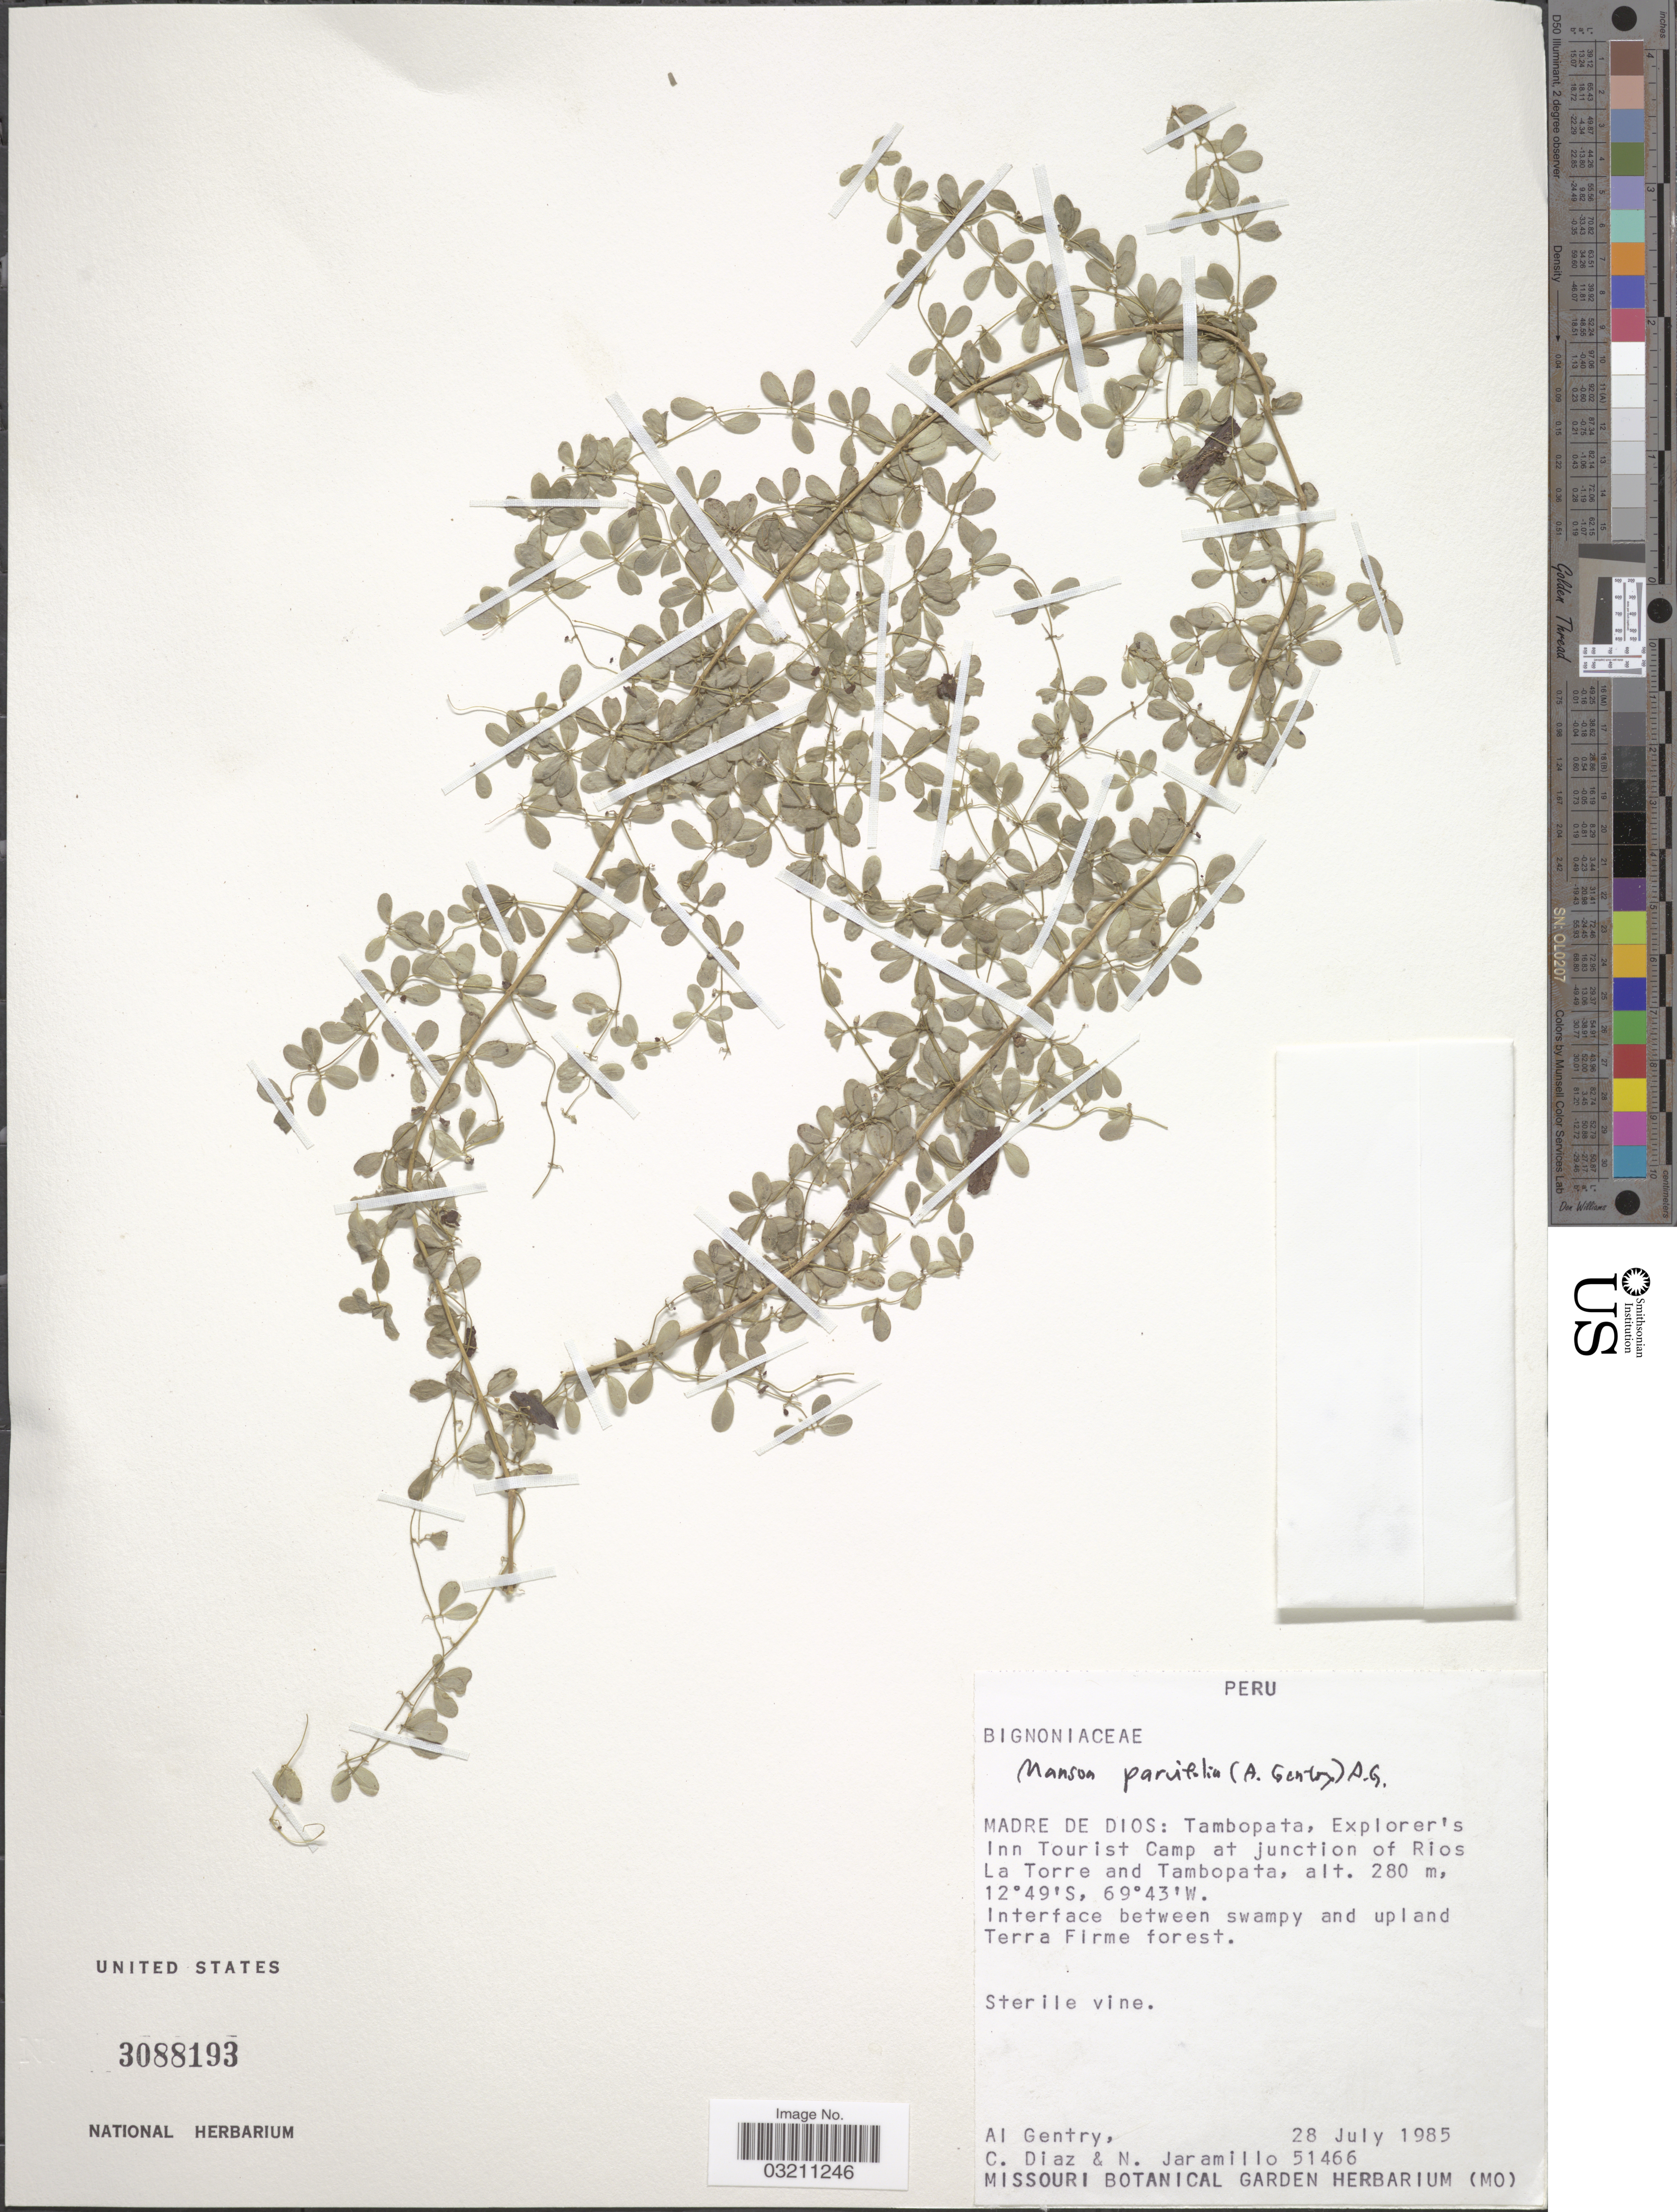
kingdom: Plantae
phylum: Tracheophyta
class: Magnoliopsida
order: Lamiales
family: Bignoniaceae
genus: Mansoa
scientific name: Mansoa parvifolia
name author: (A.H. Gentry) A.H. Gentry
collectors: A. H. Gentry, C. Díaz & N. Jaramillo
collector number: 51466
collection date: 1985-07-28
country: Peru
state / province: Madre de Dios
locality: Tambopata, Explorer's Inn Tourist Camp at junction of Rios La Torre and Tambopata. Interface between swampy and upland Terra Firme forest.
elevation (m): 280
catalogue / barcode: US 3088193